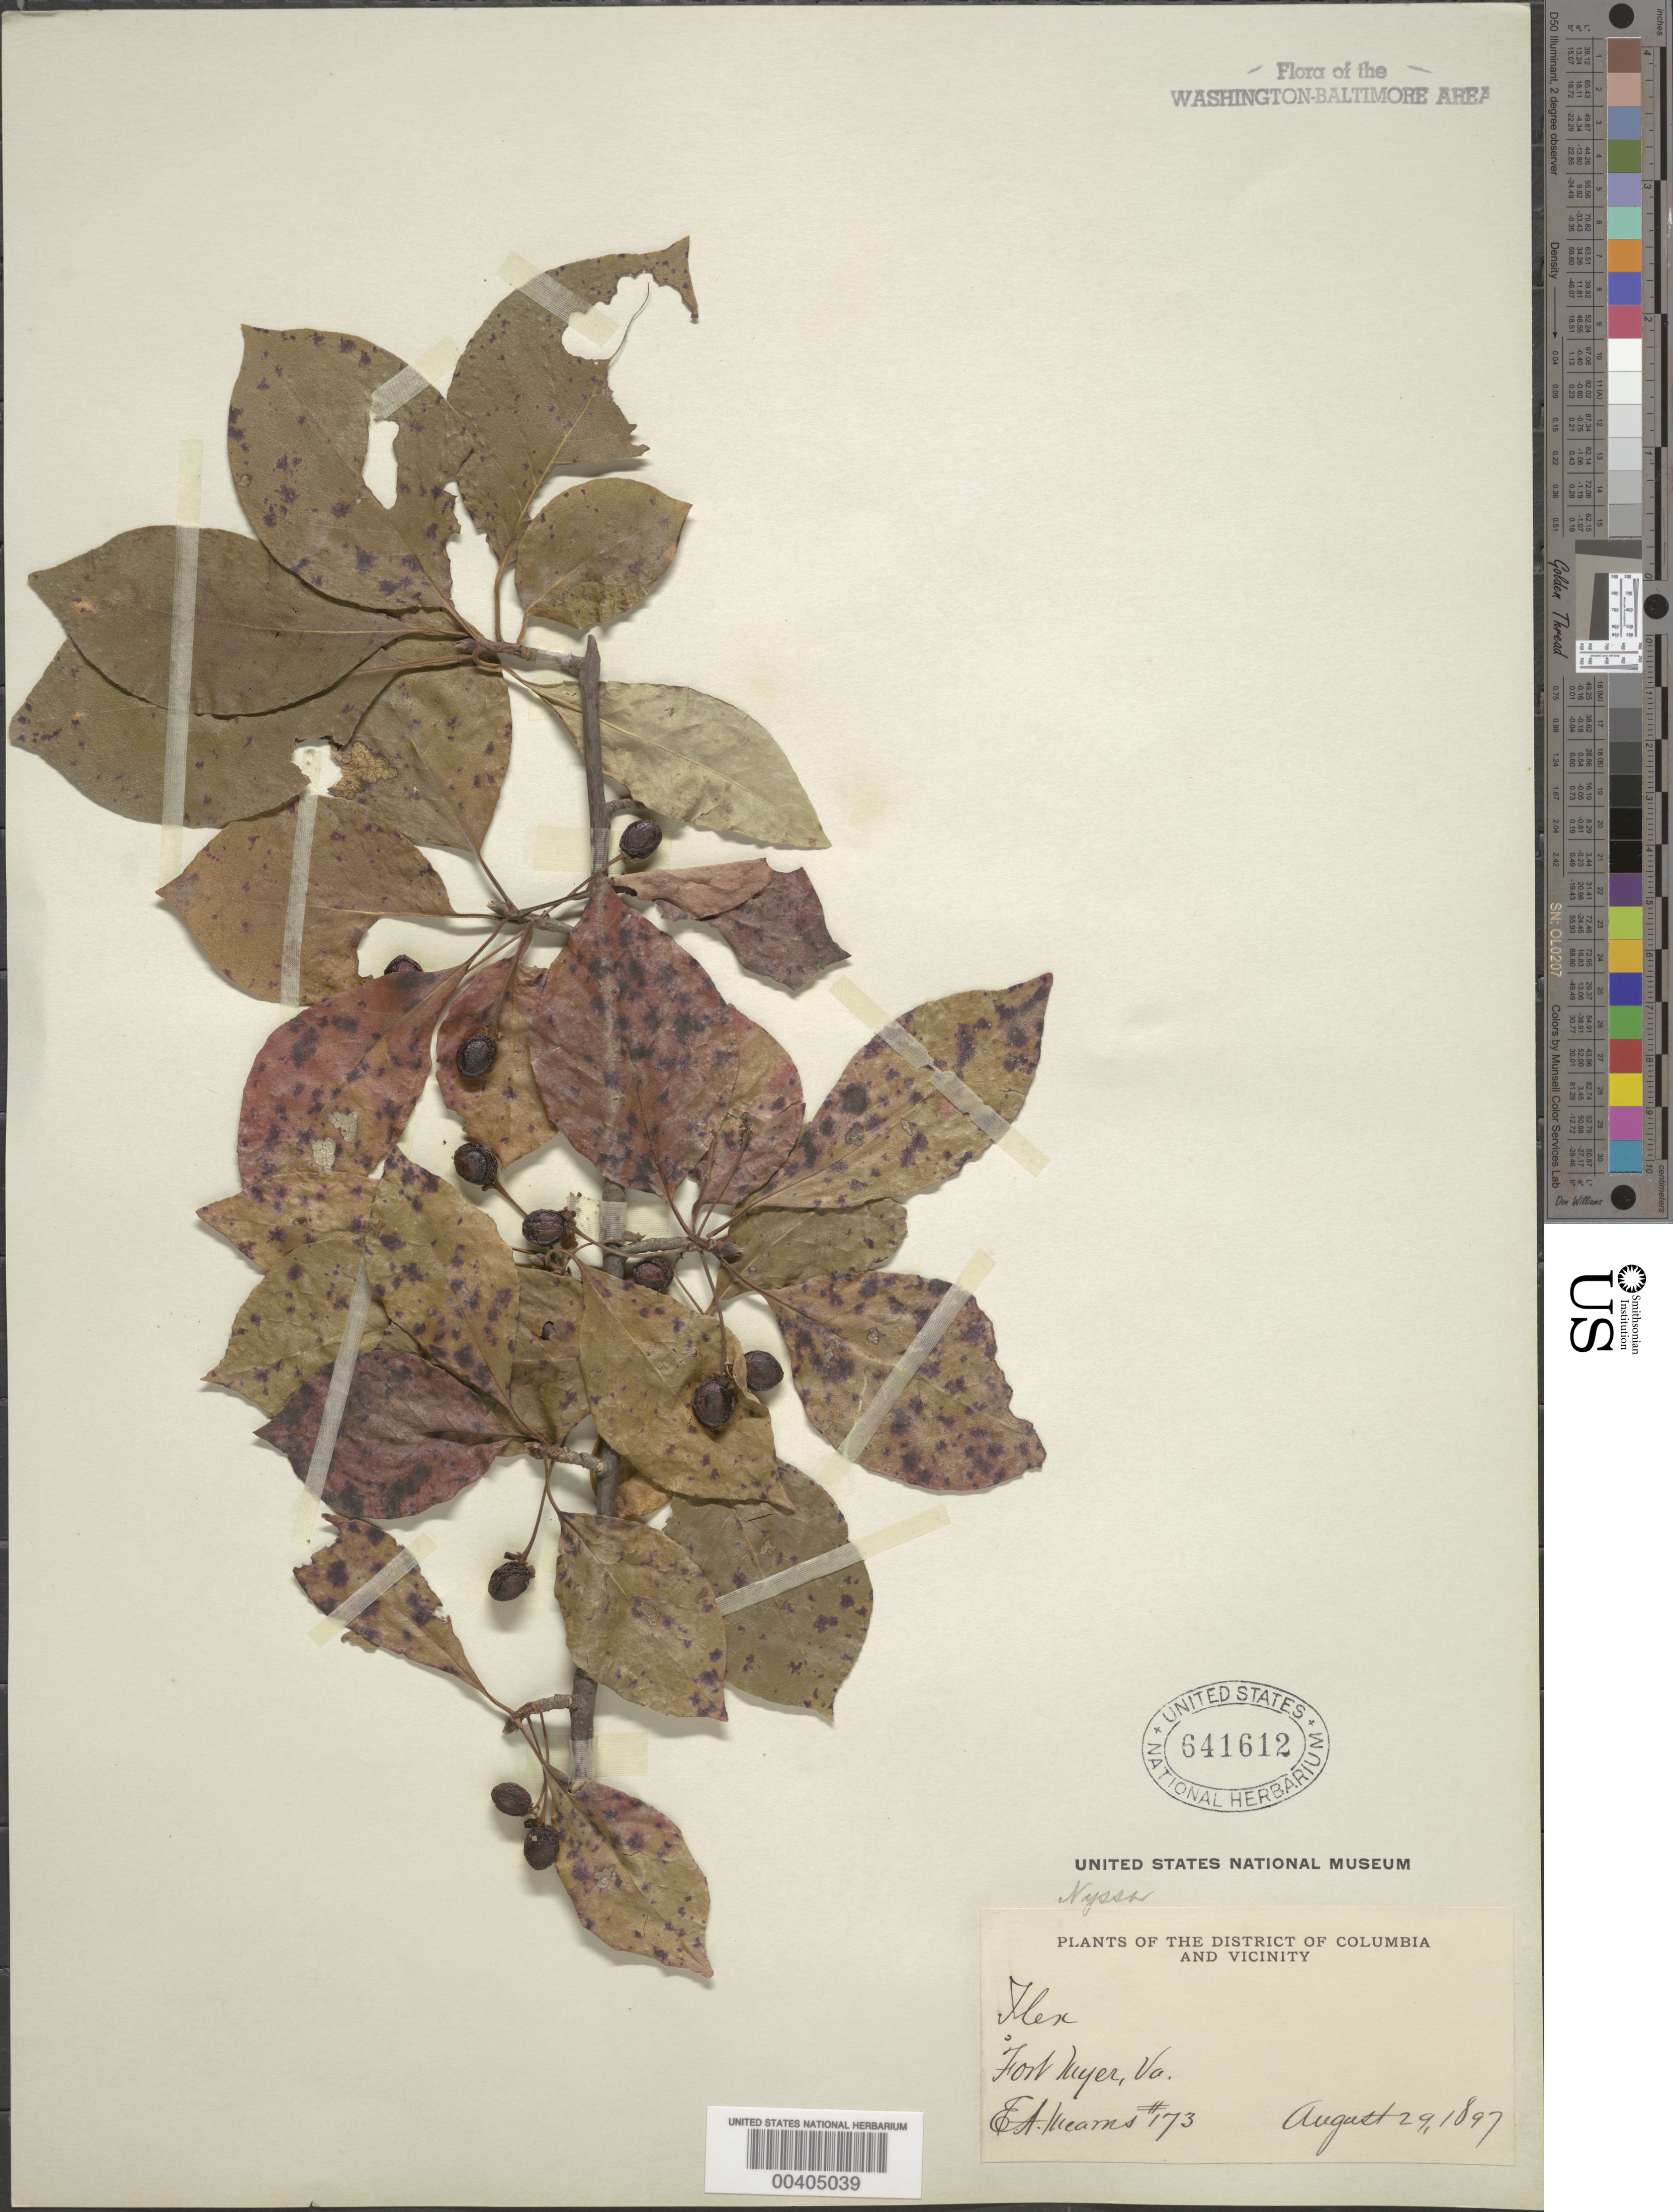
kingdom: Plantae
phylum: Tracheophyta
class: Magnoliopsida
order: Cornales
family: Nyssaceae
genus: Nyssa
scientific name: Nyssa sylvatica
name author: Marshall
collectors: E. A. Mearns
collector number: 173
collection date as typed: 29 Aug 1897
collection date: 1897-08-29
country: United States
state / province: Virginia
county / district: Arlington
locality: Fort Myers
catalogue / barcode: US 641612